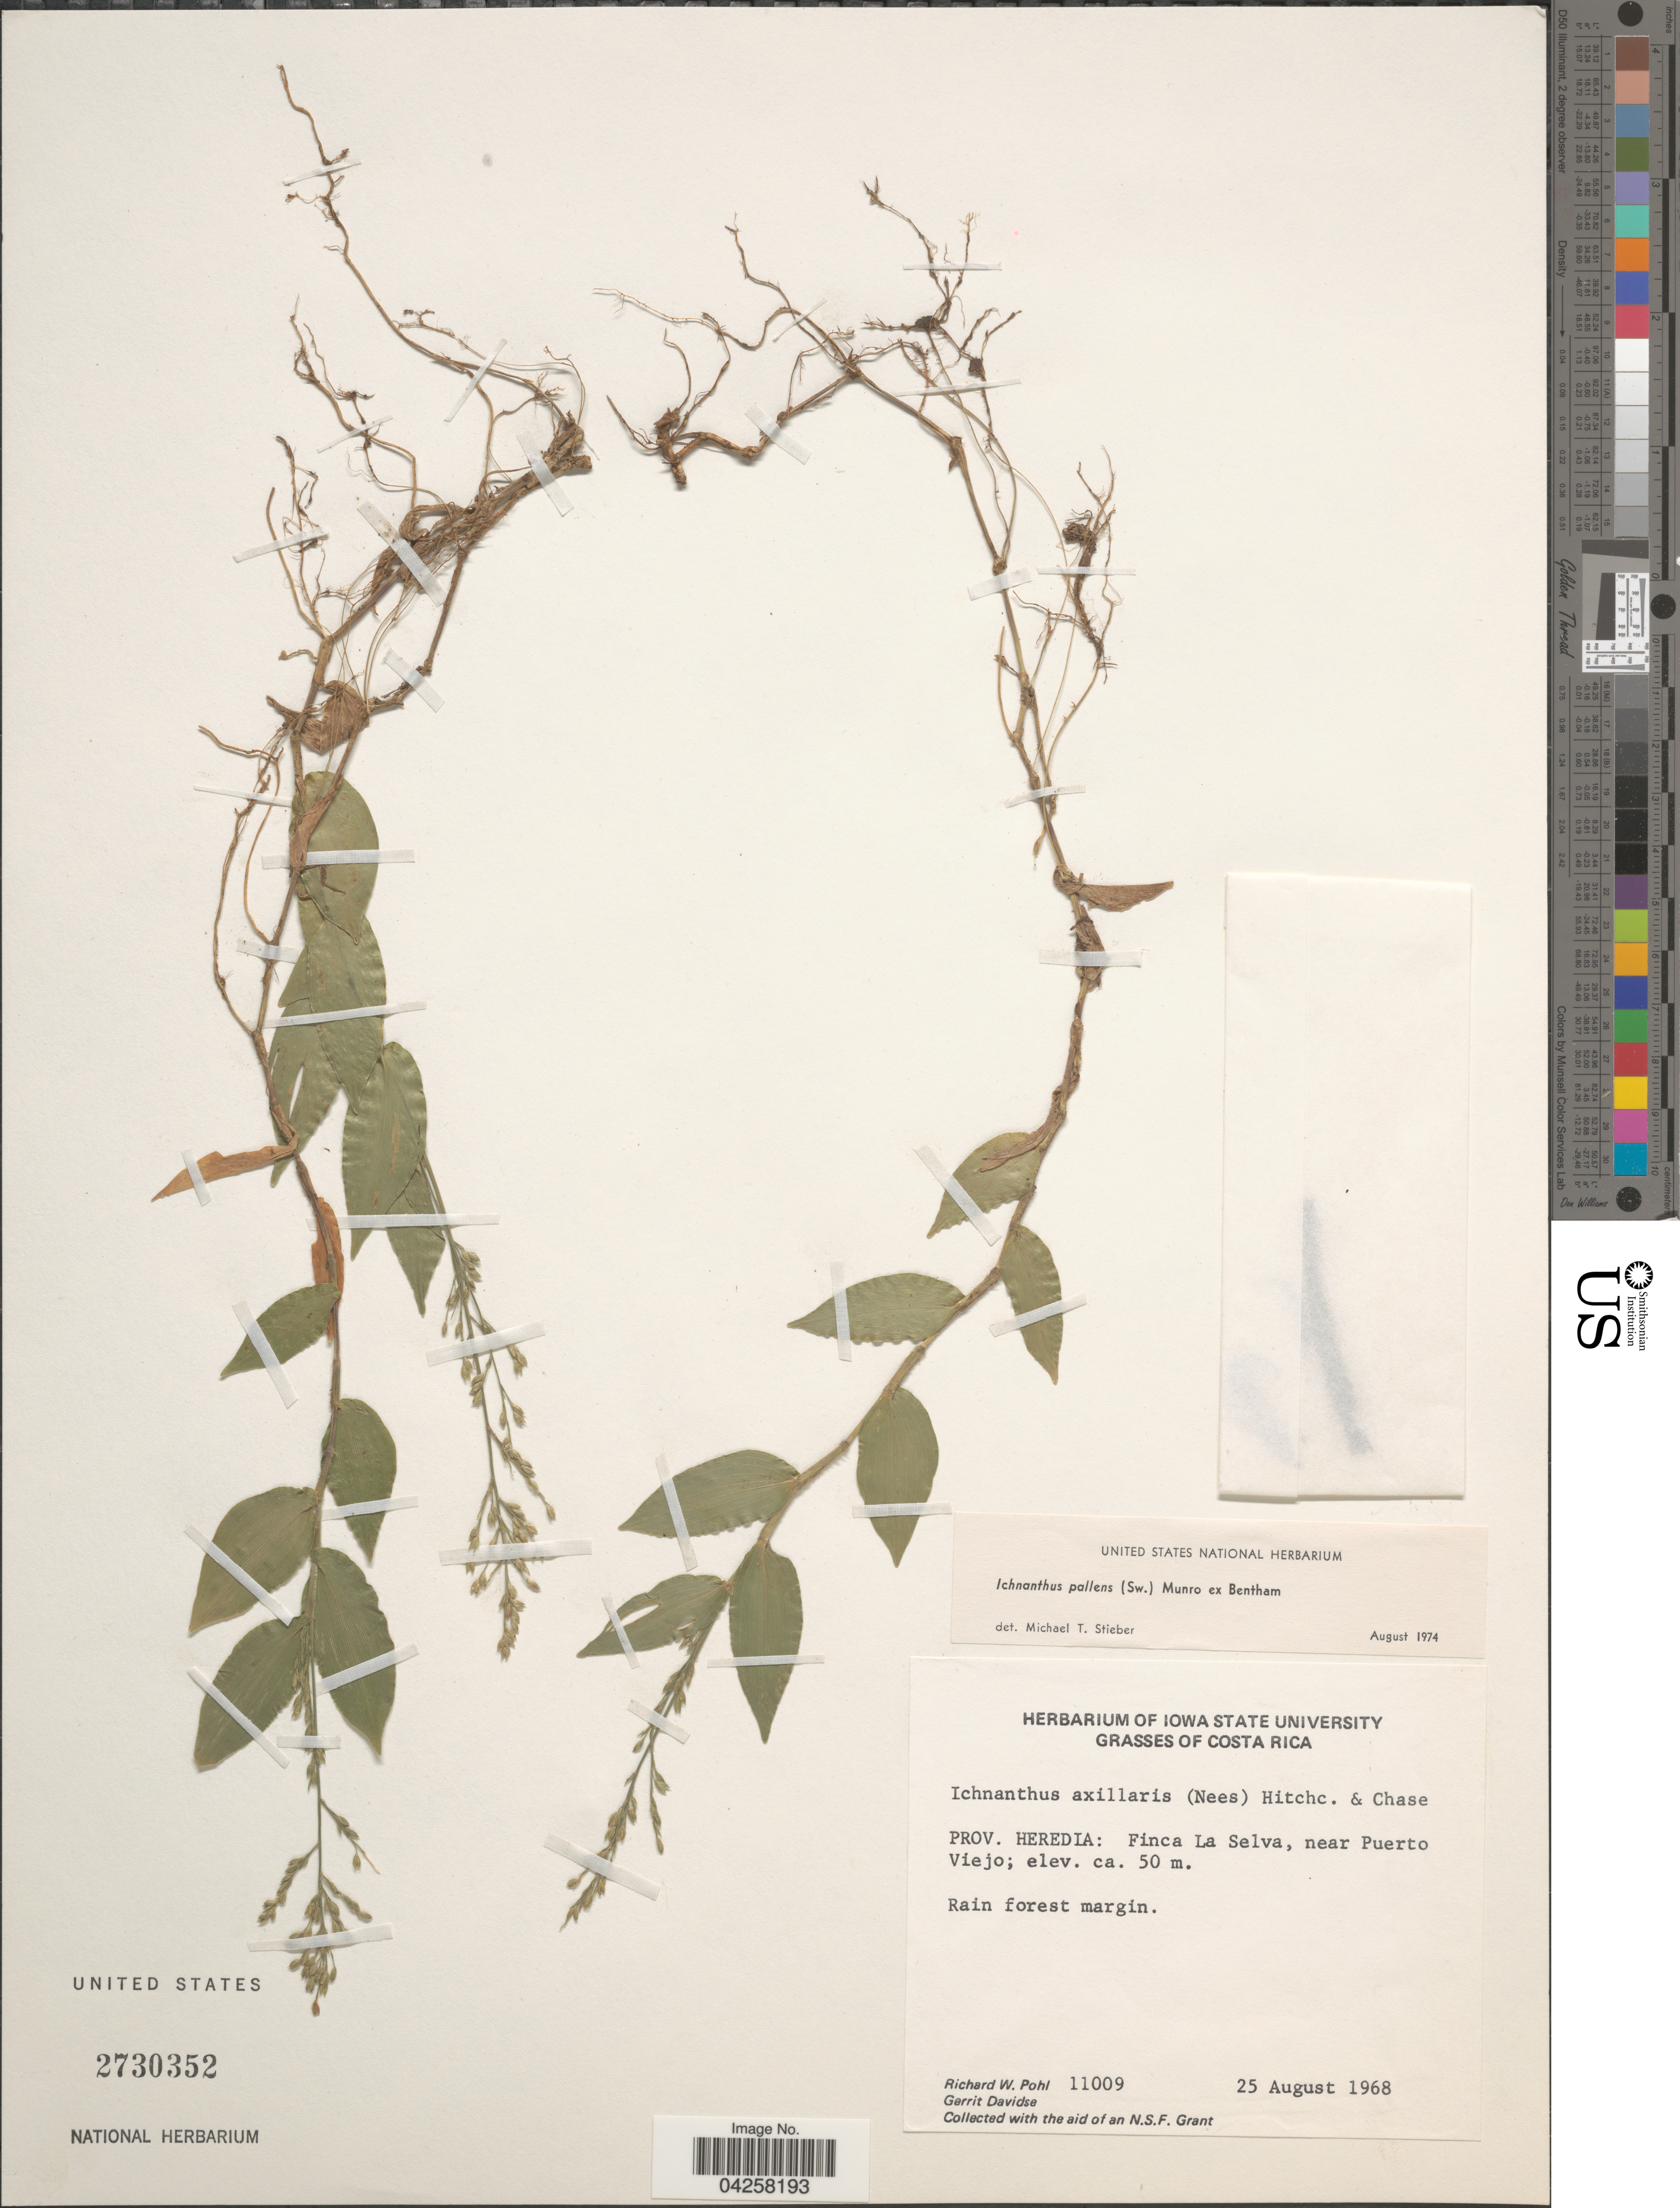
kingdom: Plantae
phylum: Tracheophyta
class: Liliopsida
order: Poales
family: Poaceae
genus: Ichnanthus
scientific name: Ichnanthus pallens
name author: (Sw.) Munro ex Benth.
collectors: R. W. Pohl & G. Davidse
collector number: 11009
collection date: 1968-08-25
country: Costa Rica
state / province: Heredia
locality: Finca La Selva, near Puerto Viejo.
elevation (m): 50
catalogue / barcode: US 2730352